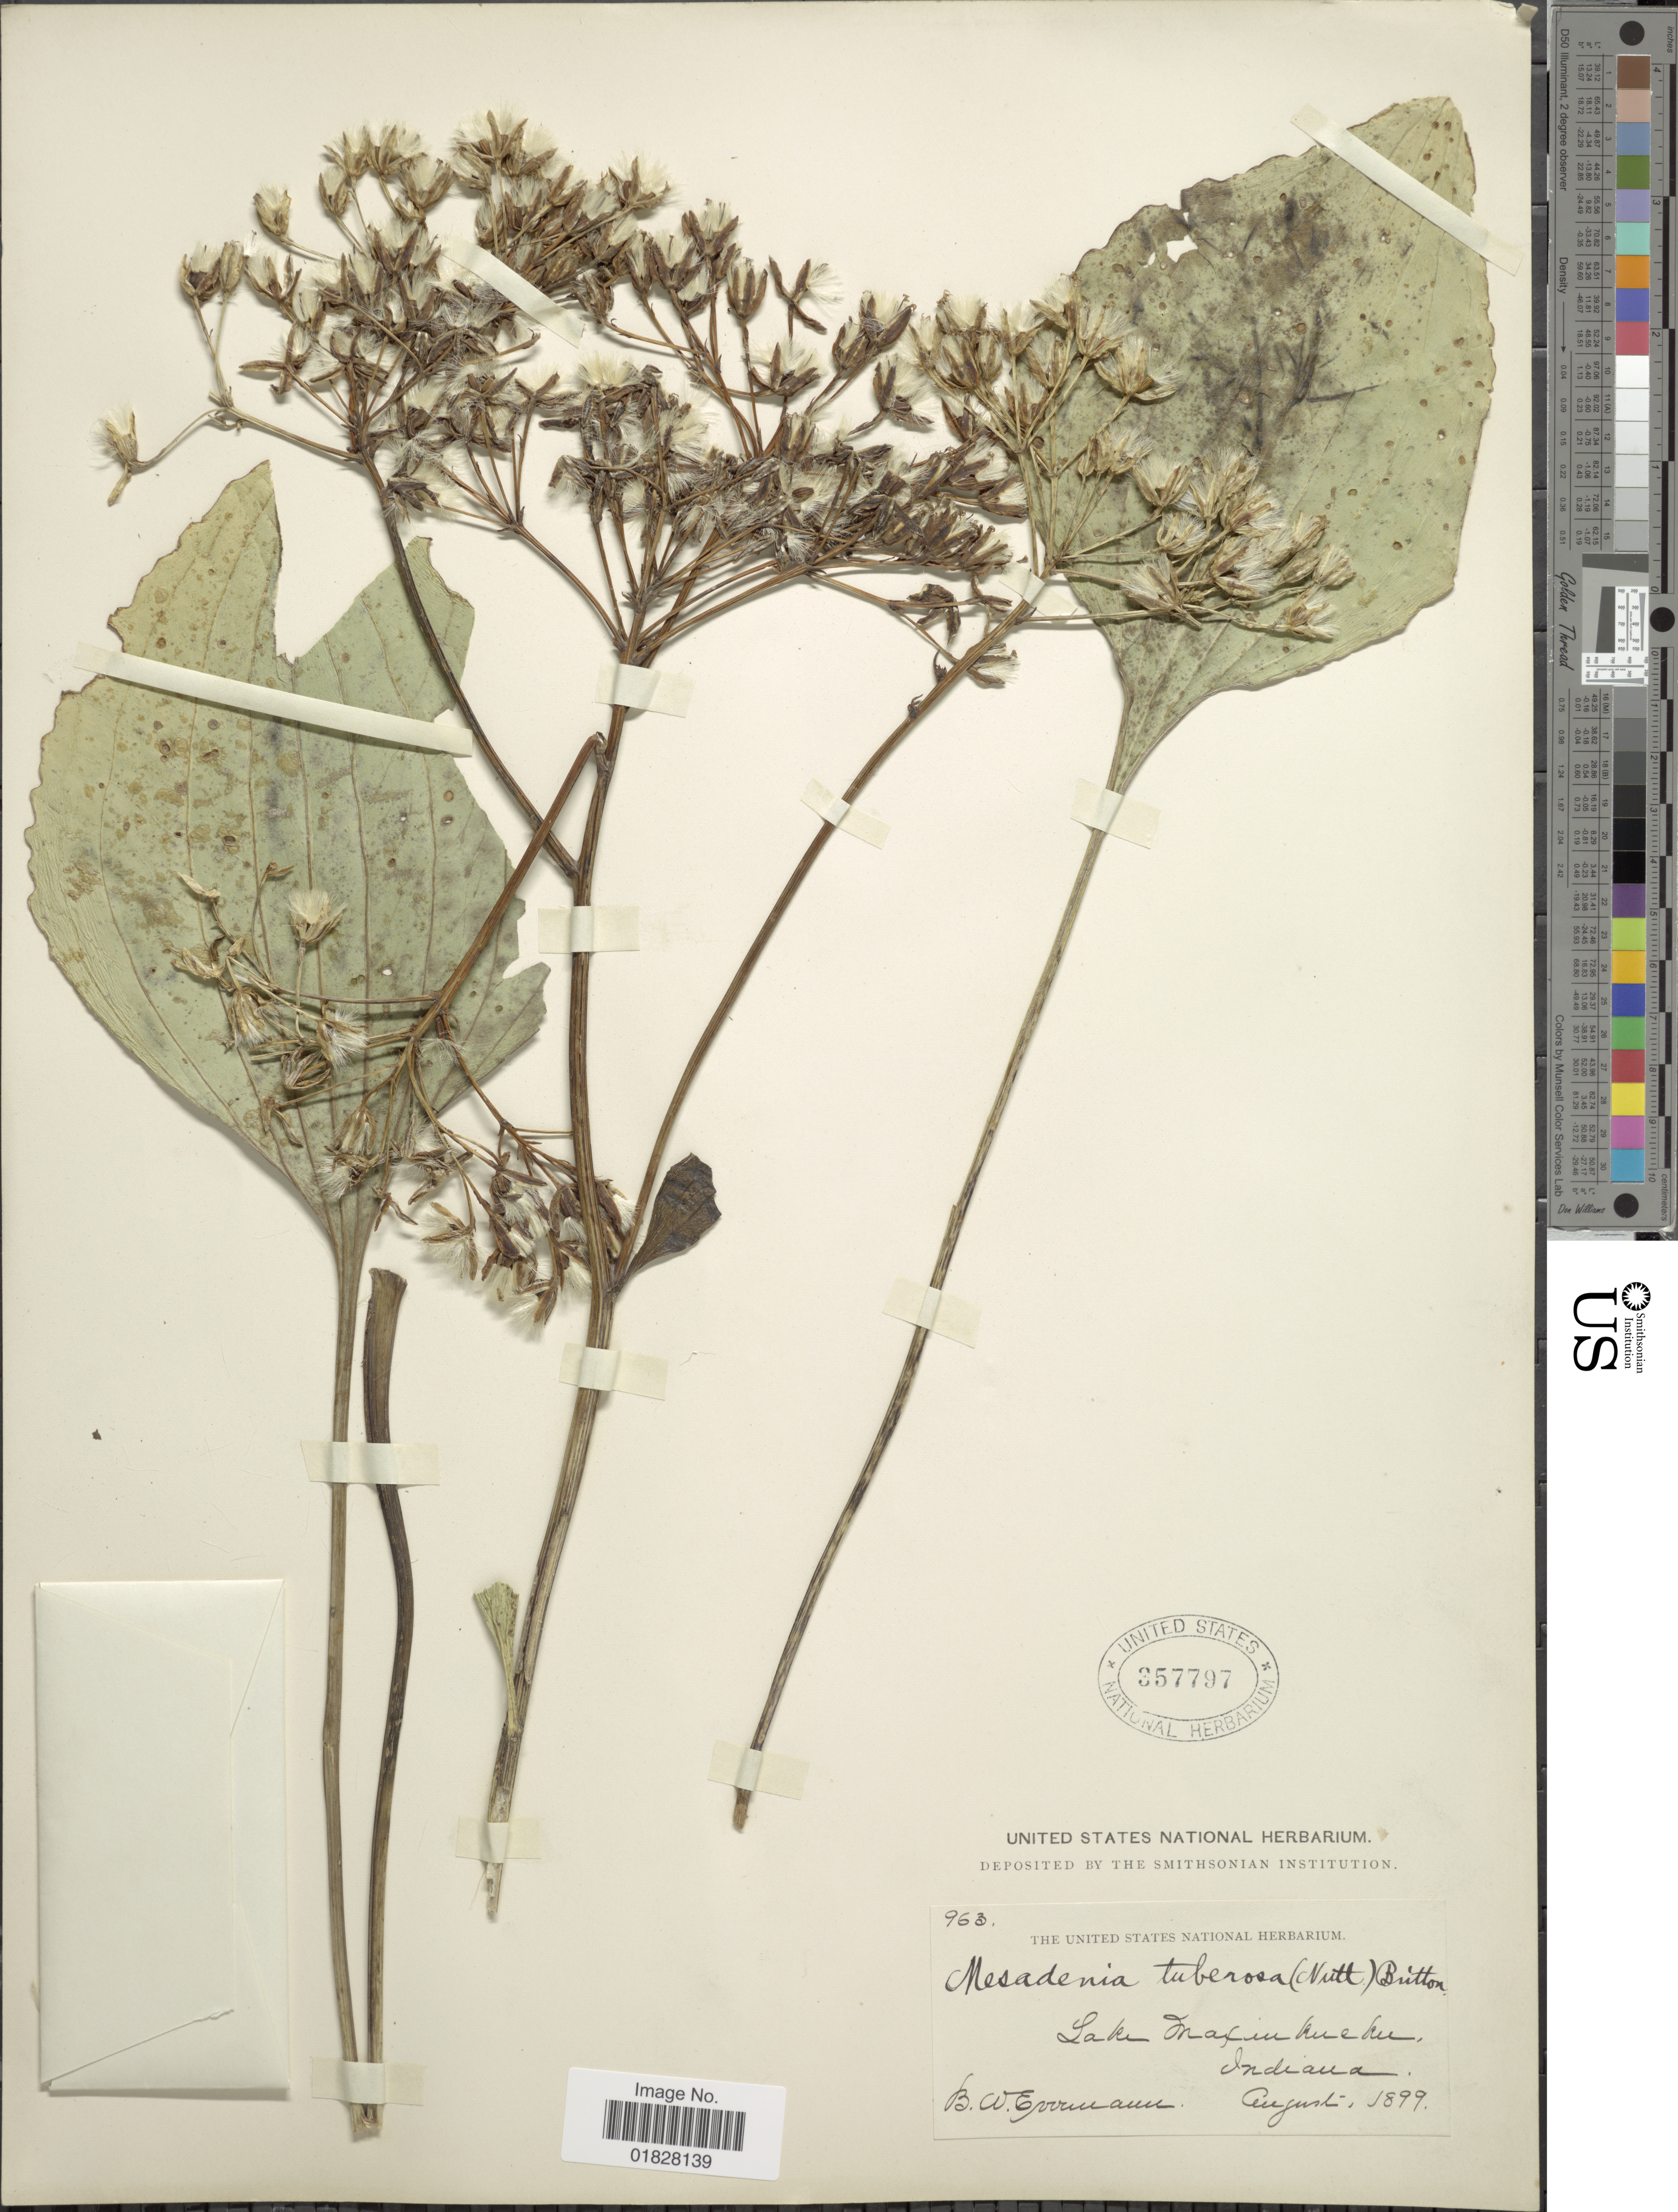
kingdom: Plantae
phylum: Tracheophyta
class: Magnoliopsida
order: Asterales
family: Asteraceae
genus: Arnoglossum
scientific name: Arnoglossum plantagineum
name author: Raf.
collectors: B. W. Evermann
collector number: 963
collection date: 1899-08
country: United States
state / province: Indiana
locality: Lake Maxinkuckee, Indiana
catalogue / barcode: US 357797